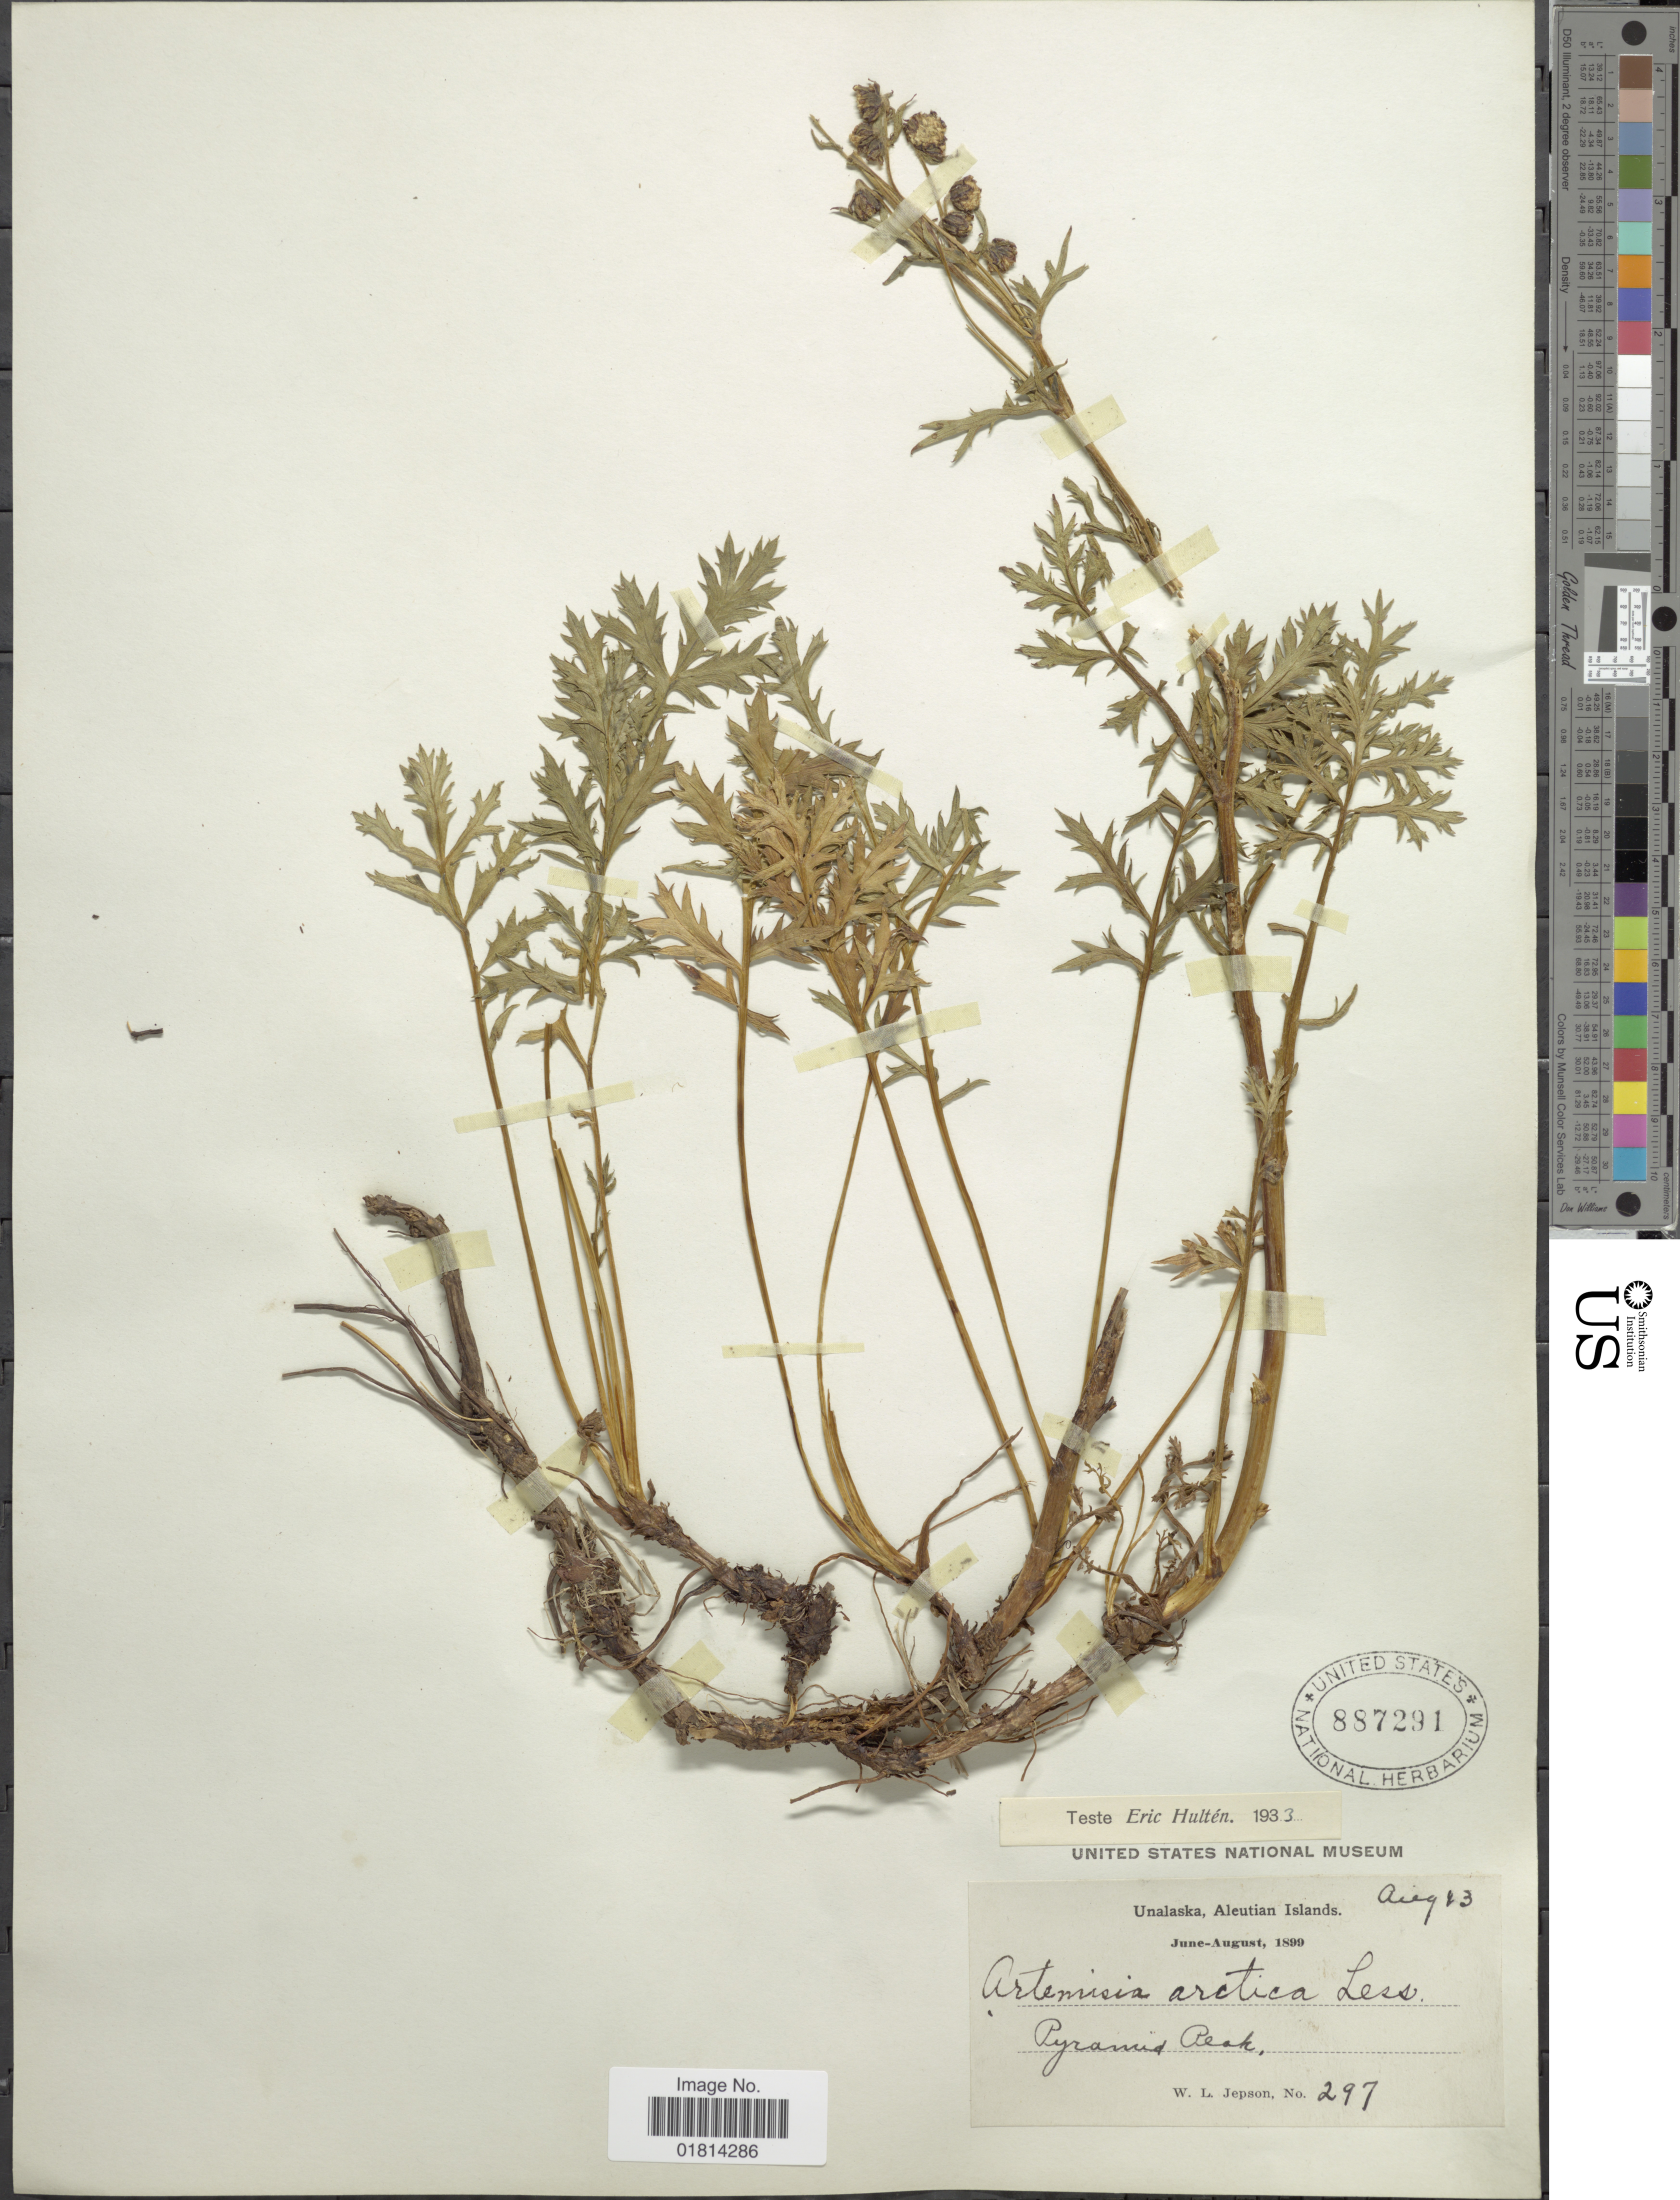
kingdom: Plantae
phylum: Tracheophyta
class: Magnoliopsida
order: Asterales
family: Asteraceae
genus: Artemisia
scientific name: Artemisia arctica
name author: Less.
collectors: W. L. Jepson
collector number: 297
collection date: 1899-06/1899-08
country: United States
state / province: Alaska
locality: Unalaska, Aleutian Islands. Pyramid Peak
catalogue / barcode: US 887291